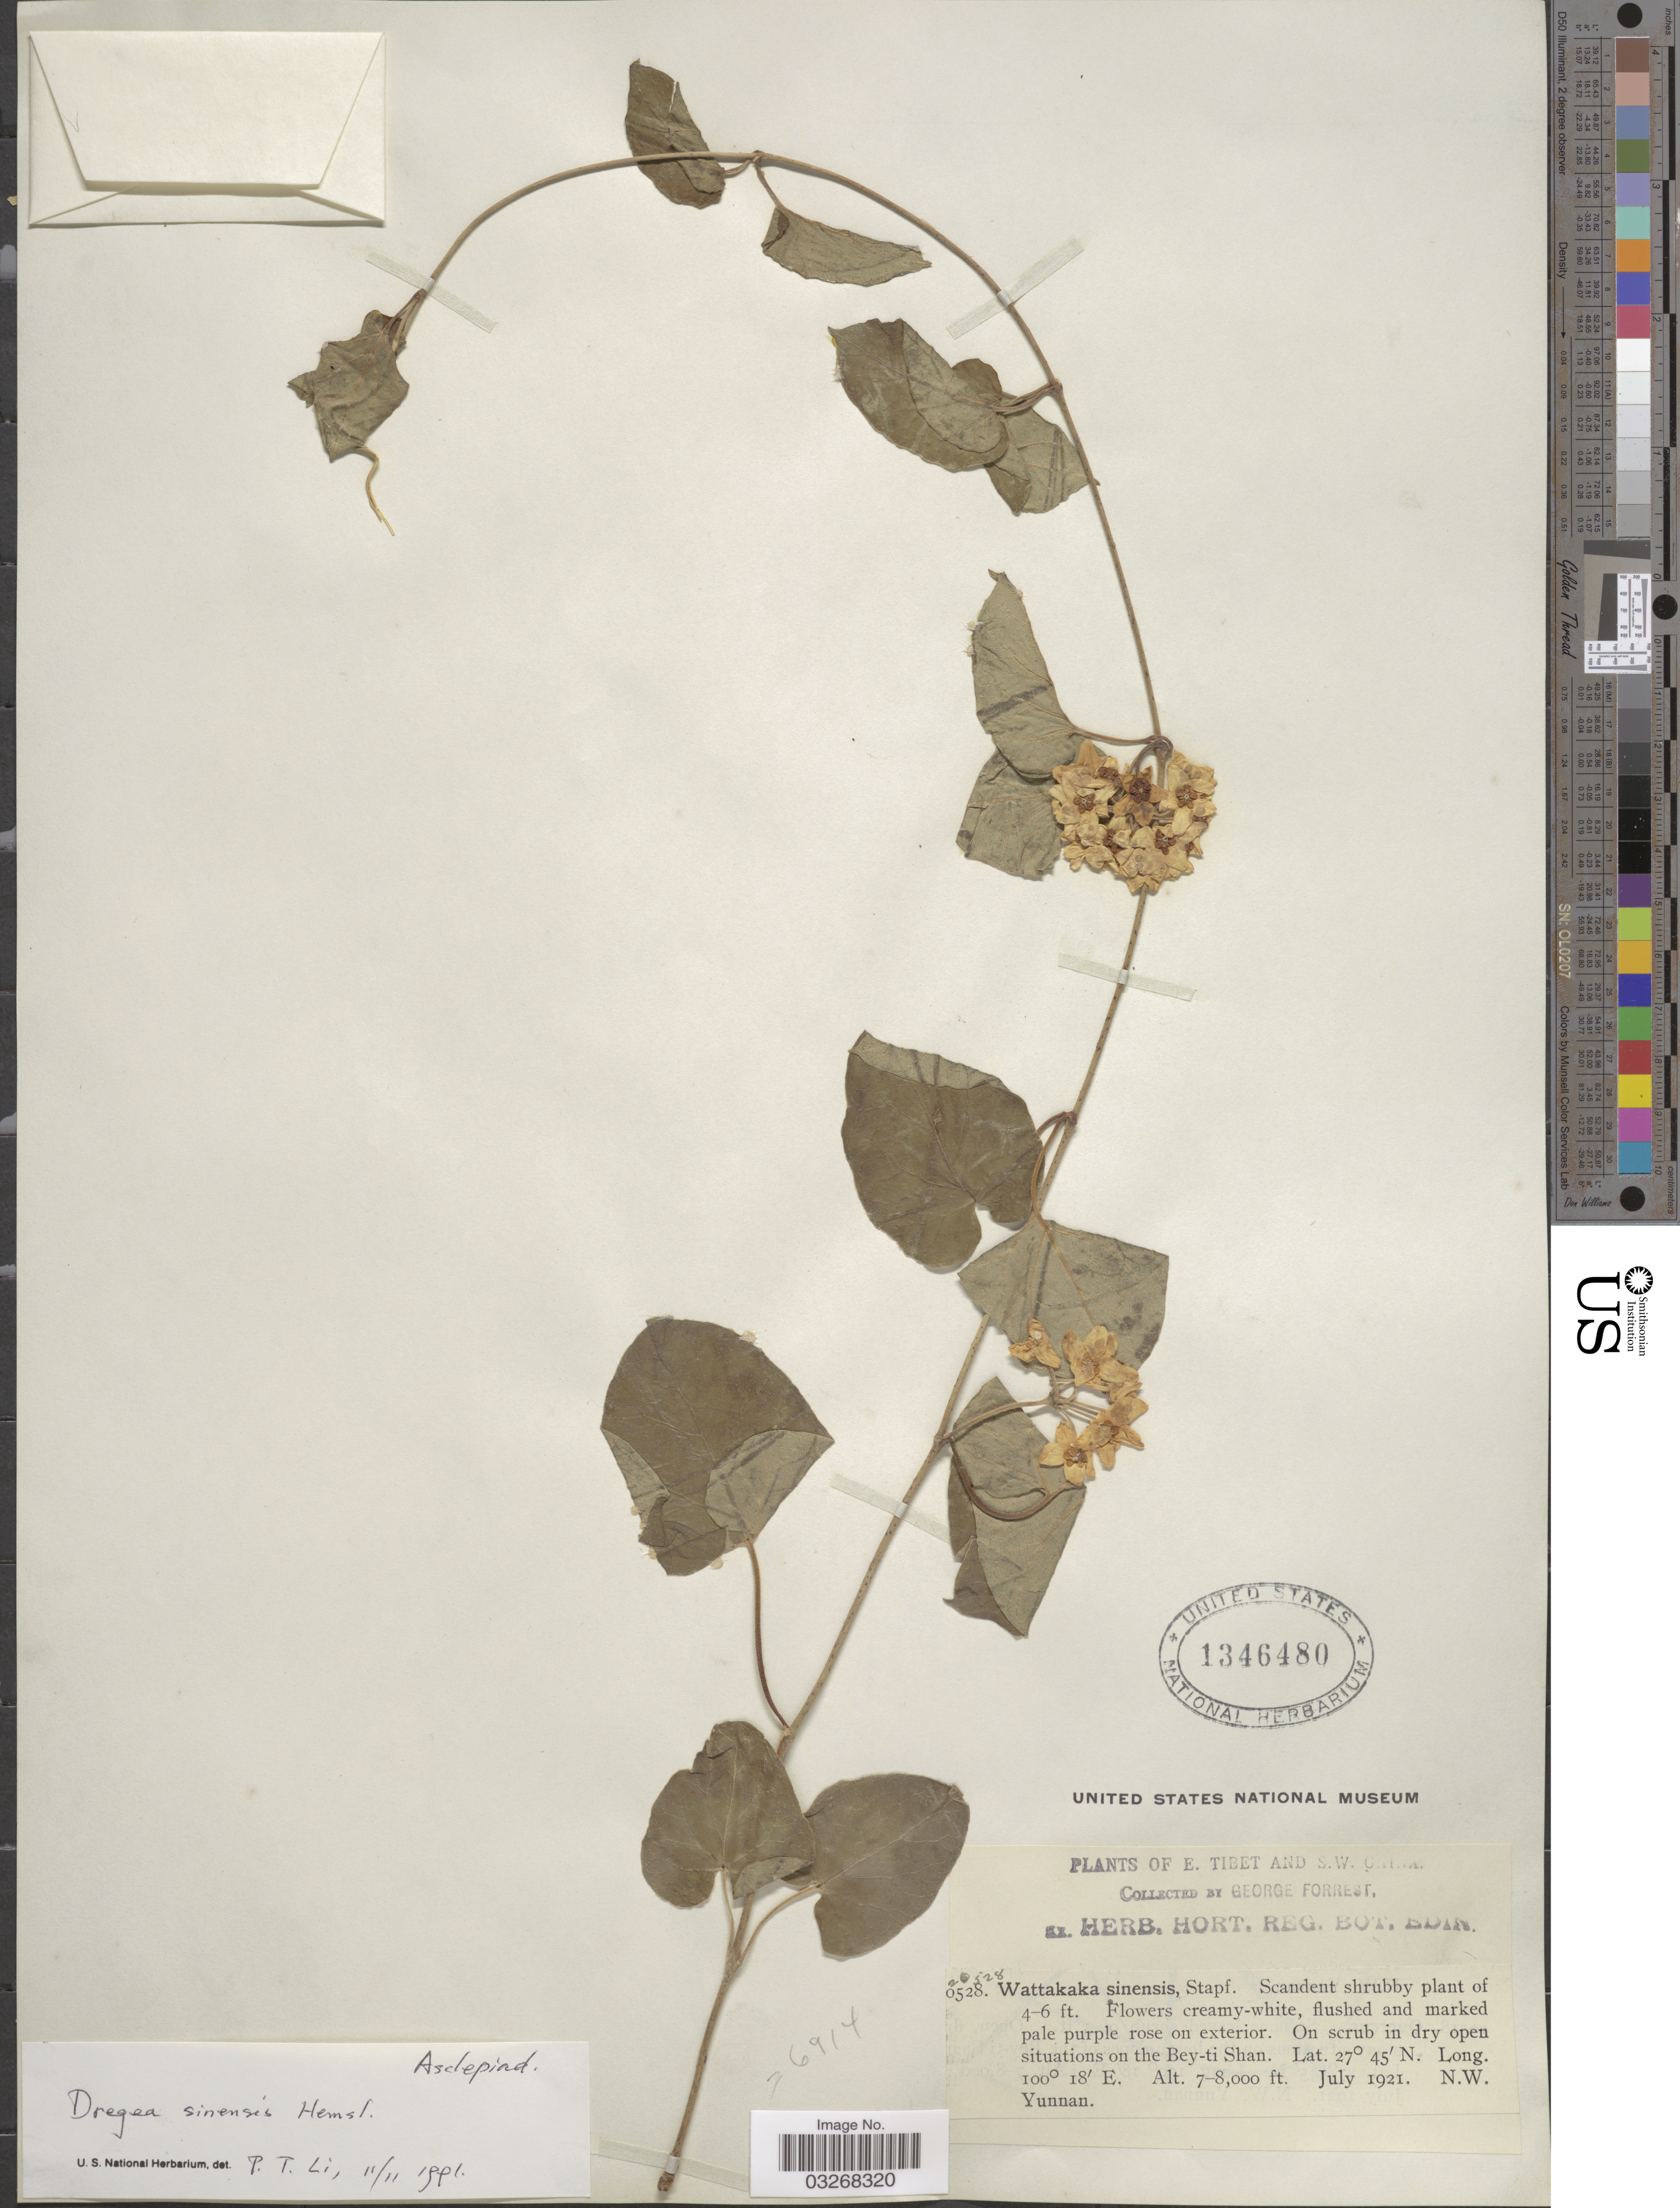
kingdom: Plantae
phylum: Tracheophyta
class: Magnoliopsida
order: Gentianales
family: Apocynaceae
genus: Dregea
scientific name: Dregea sinensis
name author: Hemsl.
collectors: G. Forrest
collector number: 20528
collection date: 1921-07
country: China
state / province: Yunnan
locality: S. W. China. Open situations on the Bey-ti Shan. N. W. Yunnan.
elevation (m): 2134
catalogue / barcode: US 1346480